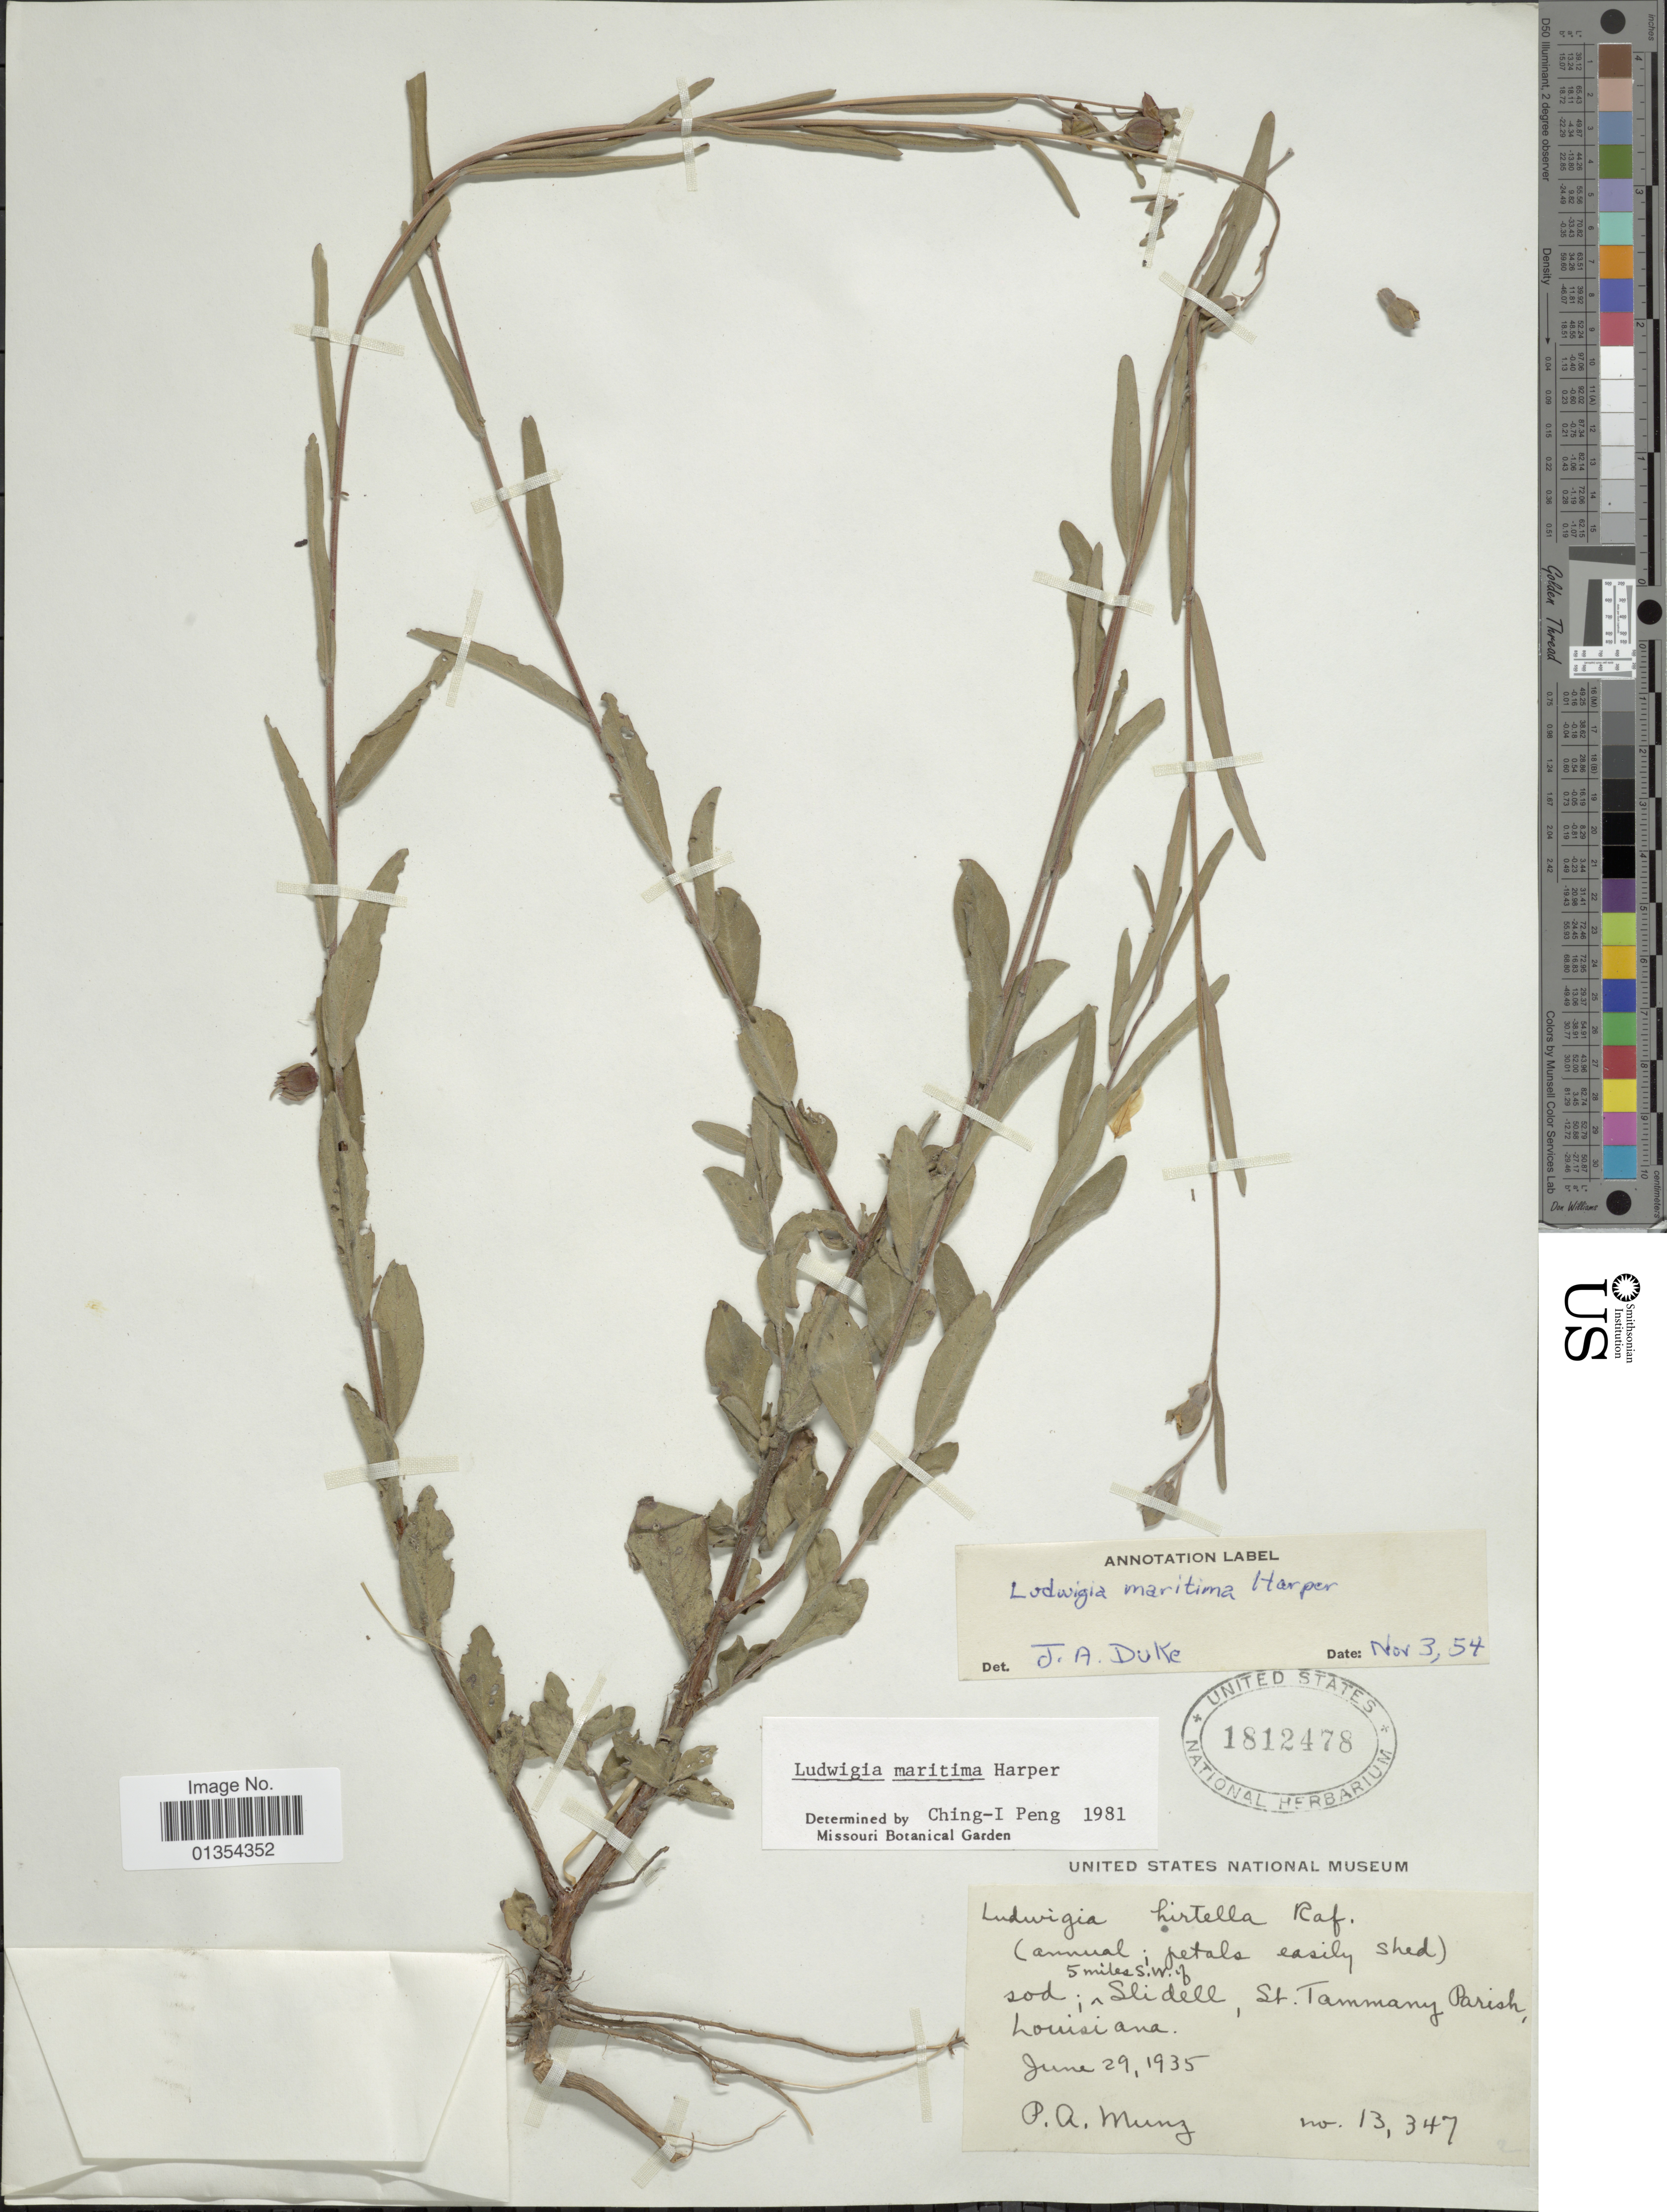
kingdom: Plantae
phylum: Tracheophyta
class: Magnoliopsida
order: Myrtales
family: Onagraceae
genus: Ludwigia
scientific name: Ludwigia maritima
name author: R.M. Harper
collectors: P. A. Munz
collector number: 13347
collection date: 1935-06-29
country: United States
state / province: Louisiana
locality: Sod, 5 miles s.w. of Slidell, St. Tammany Parish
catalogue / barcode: US 1812478